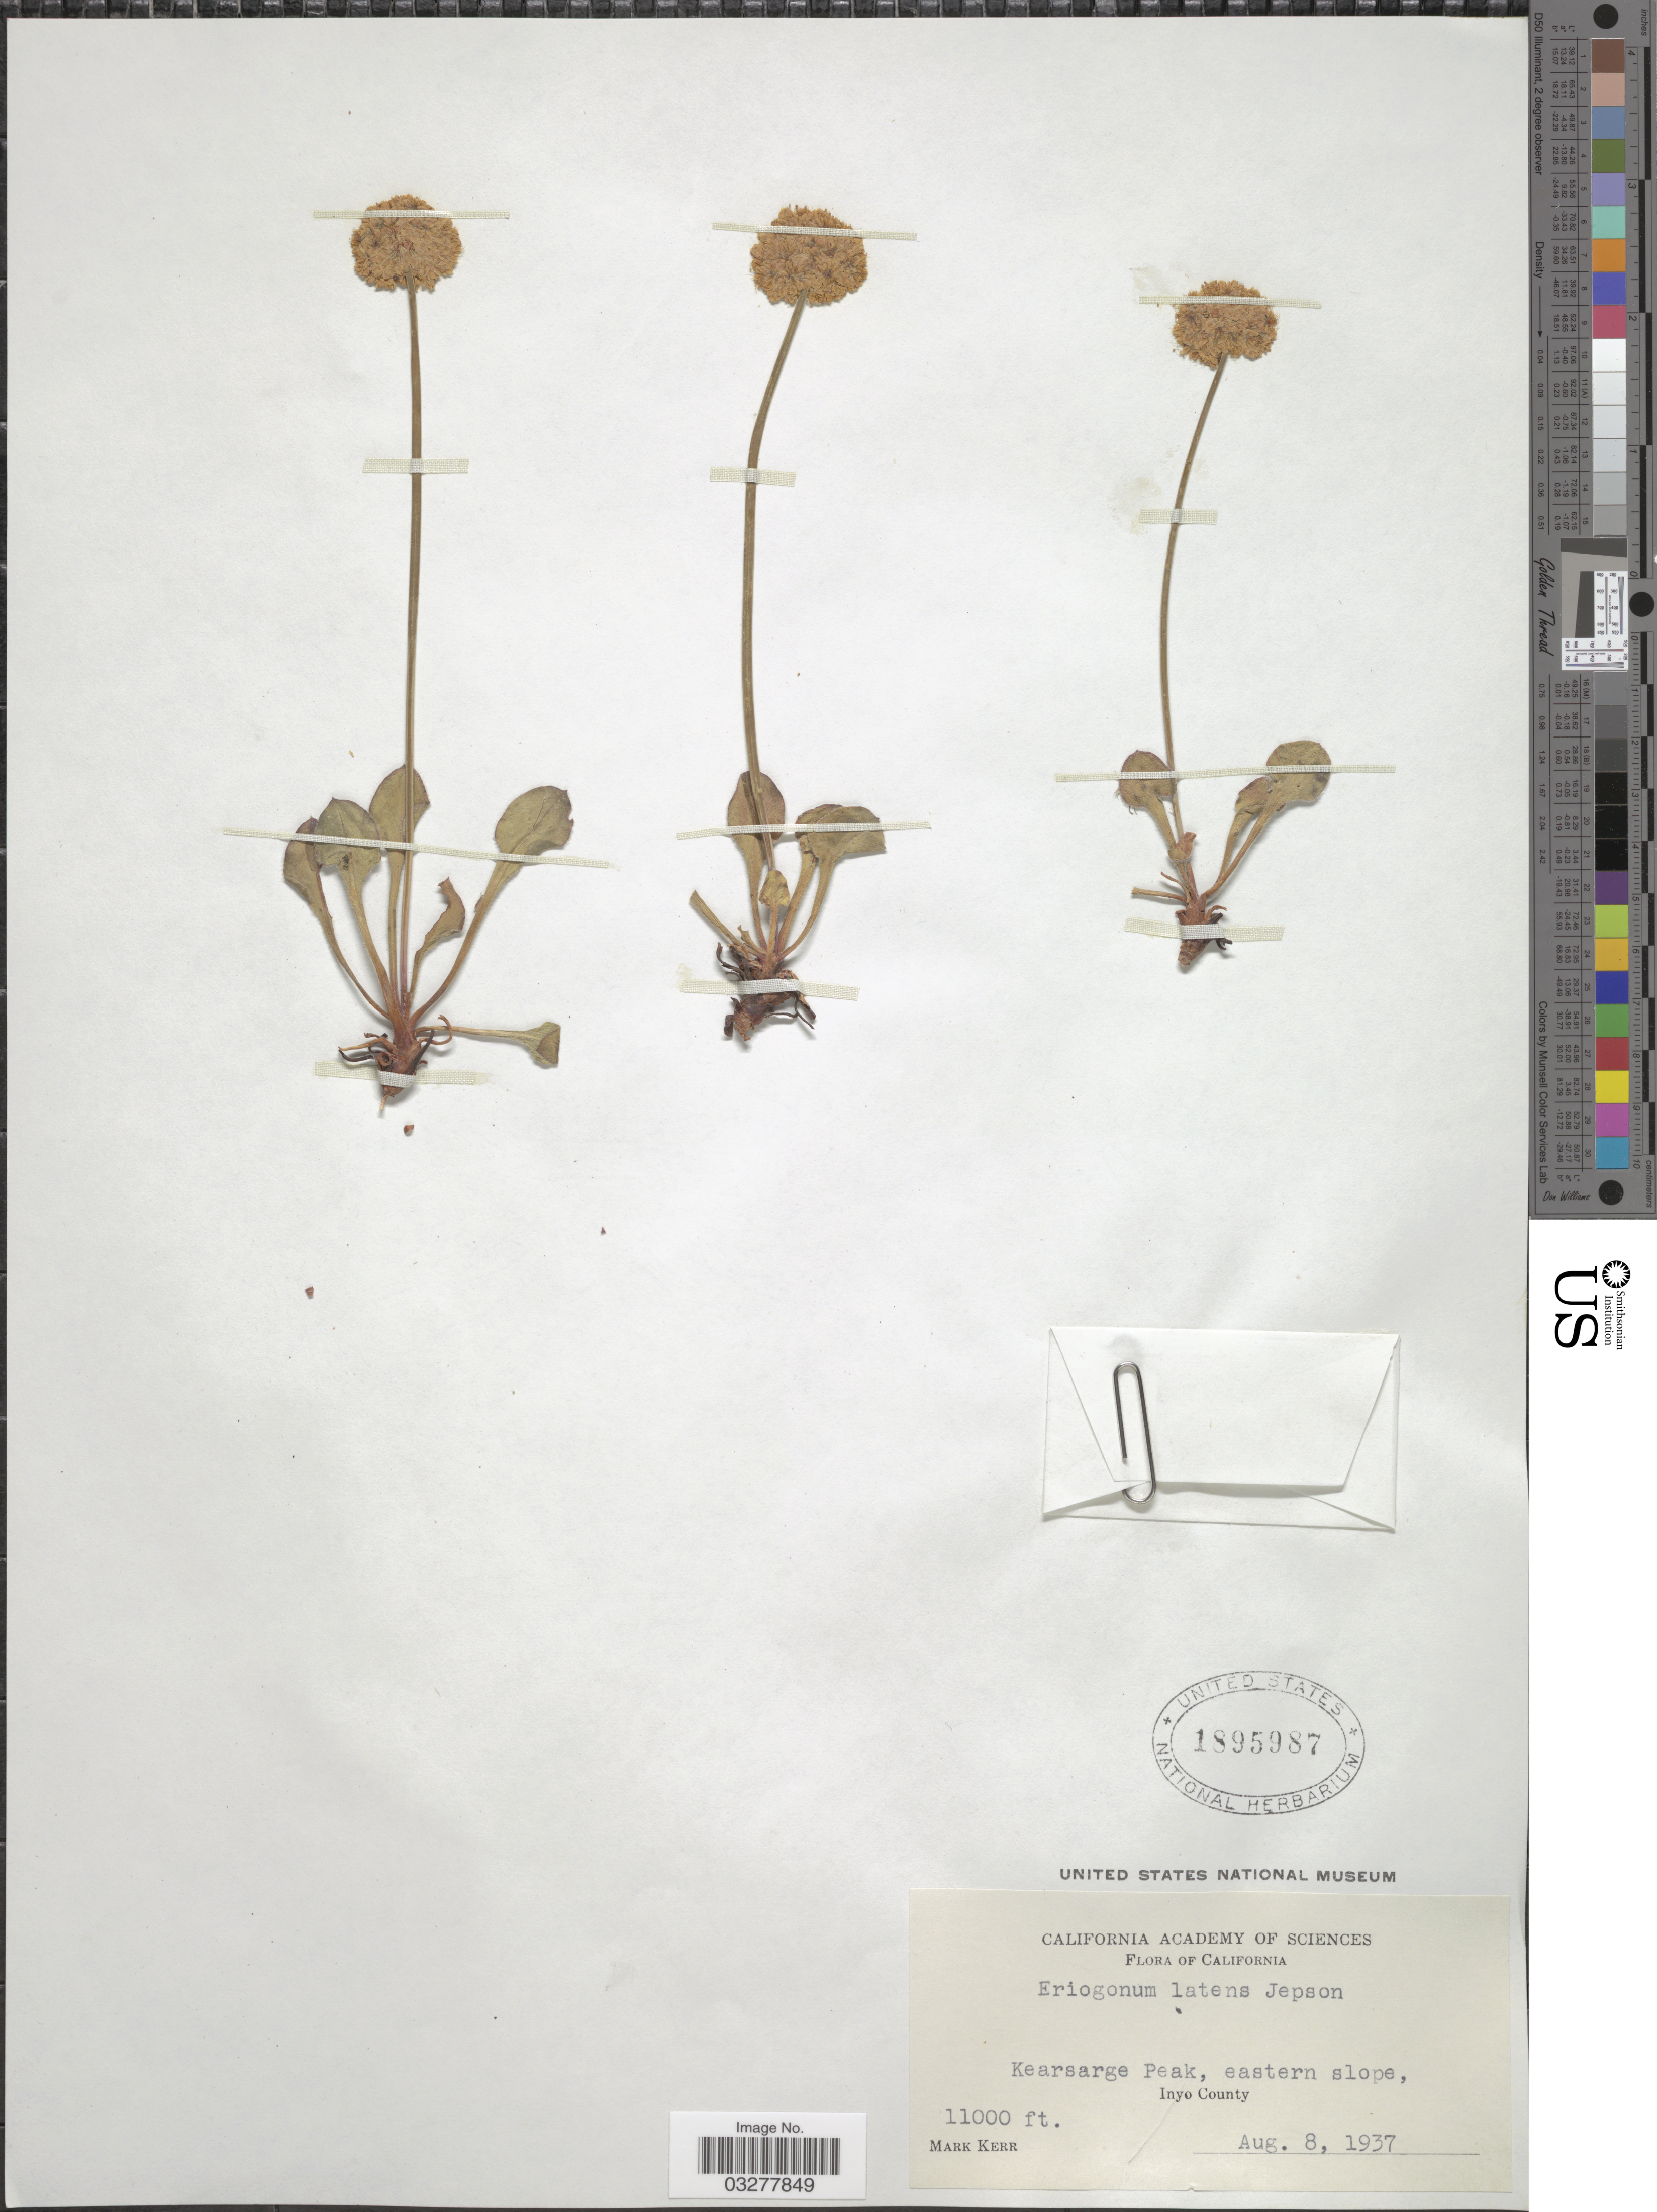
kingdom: Plantae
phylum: Tracheophyta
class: Magnoliopsida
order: Caryophyllales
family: Polygonaceae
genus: Eriogonum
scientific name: Eriogonum latens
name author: Jeps.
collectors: M. Kerr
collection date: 1937-08-08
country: United States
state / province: California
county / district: Inyo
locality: Kearsarge Peak, eastern slope, Inyo County.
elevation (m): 3353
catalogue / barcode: US 1895987